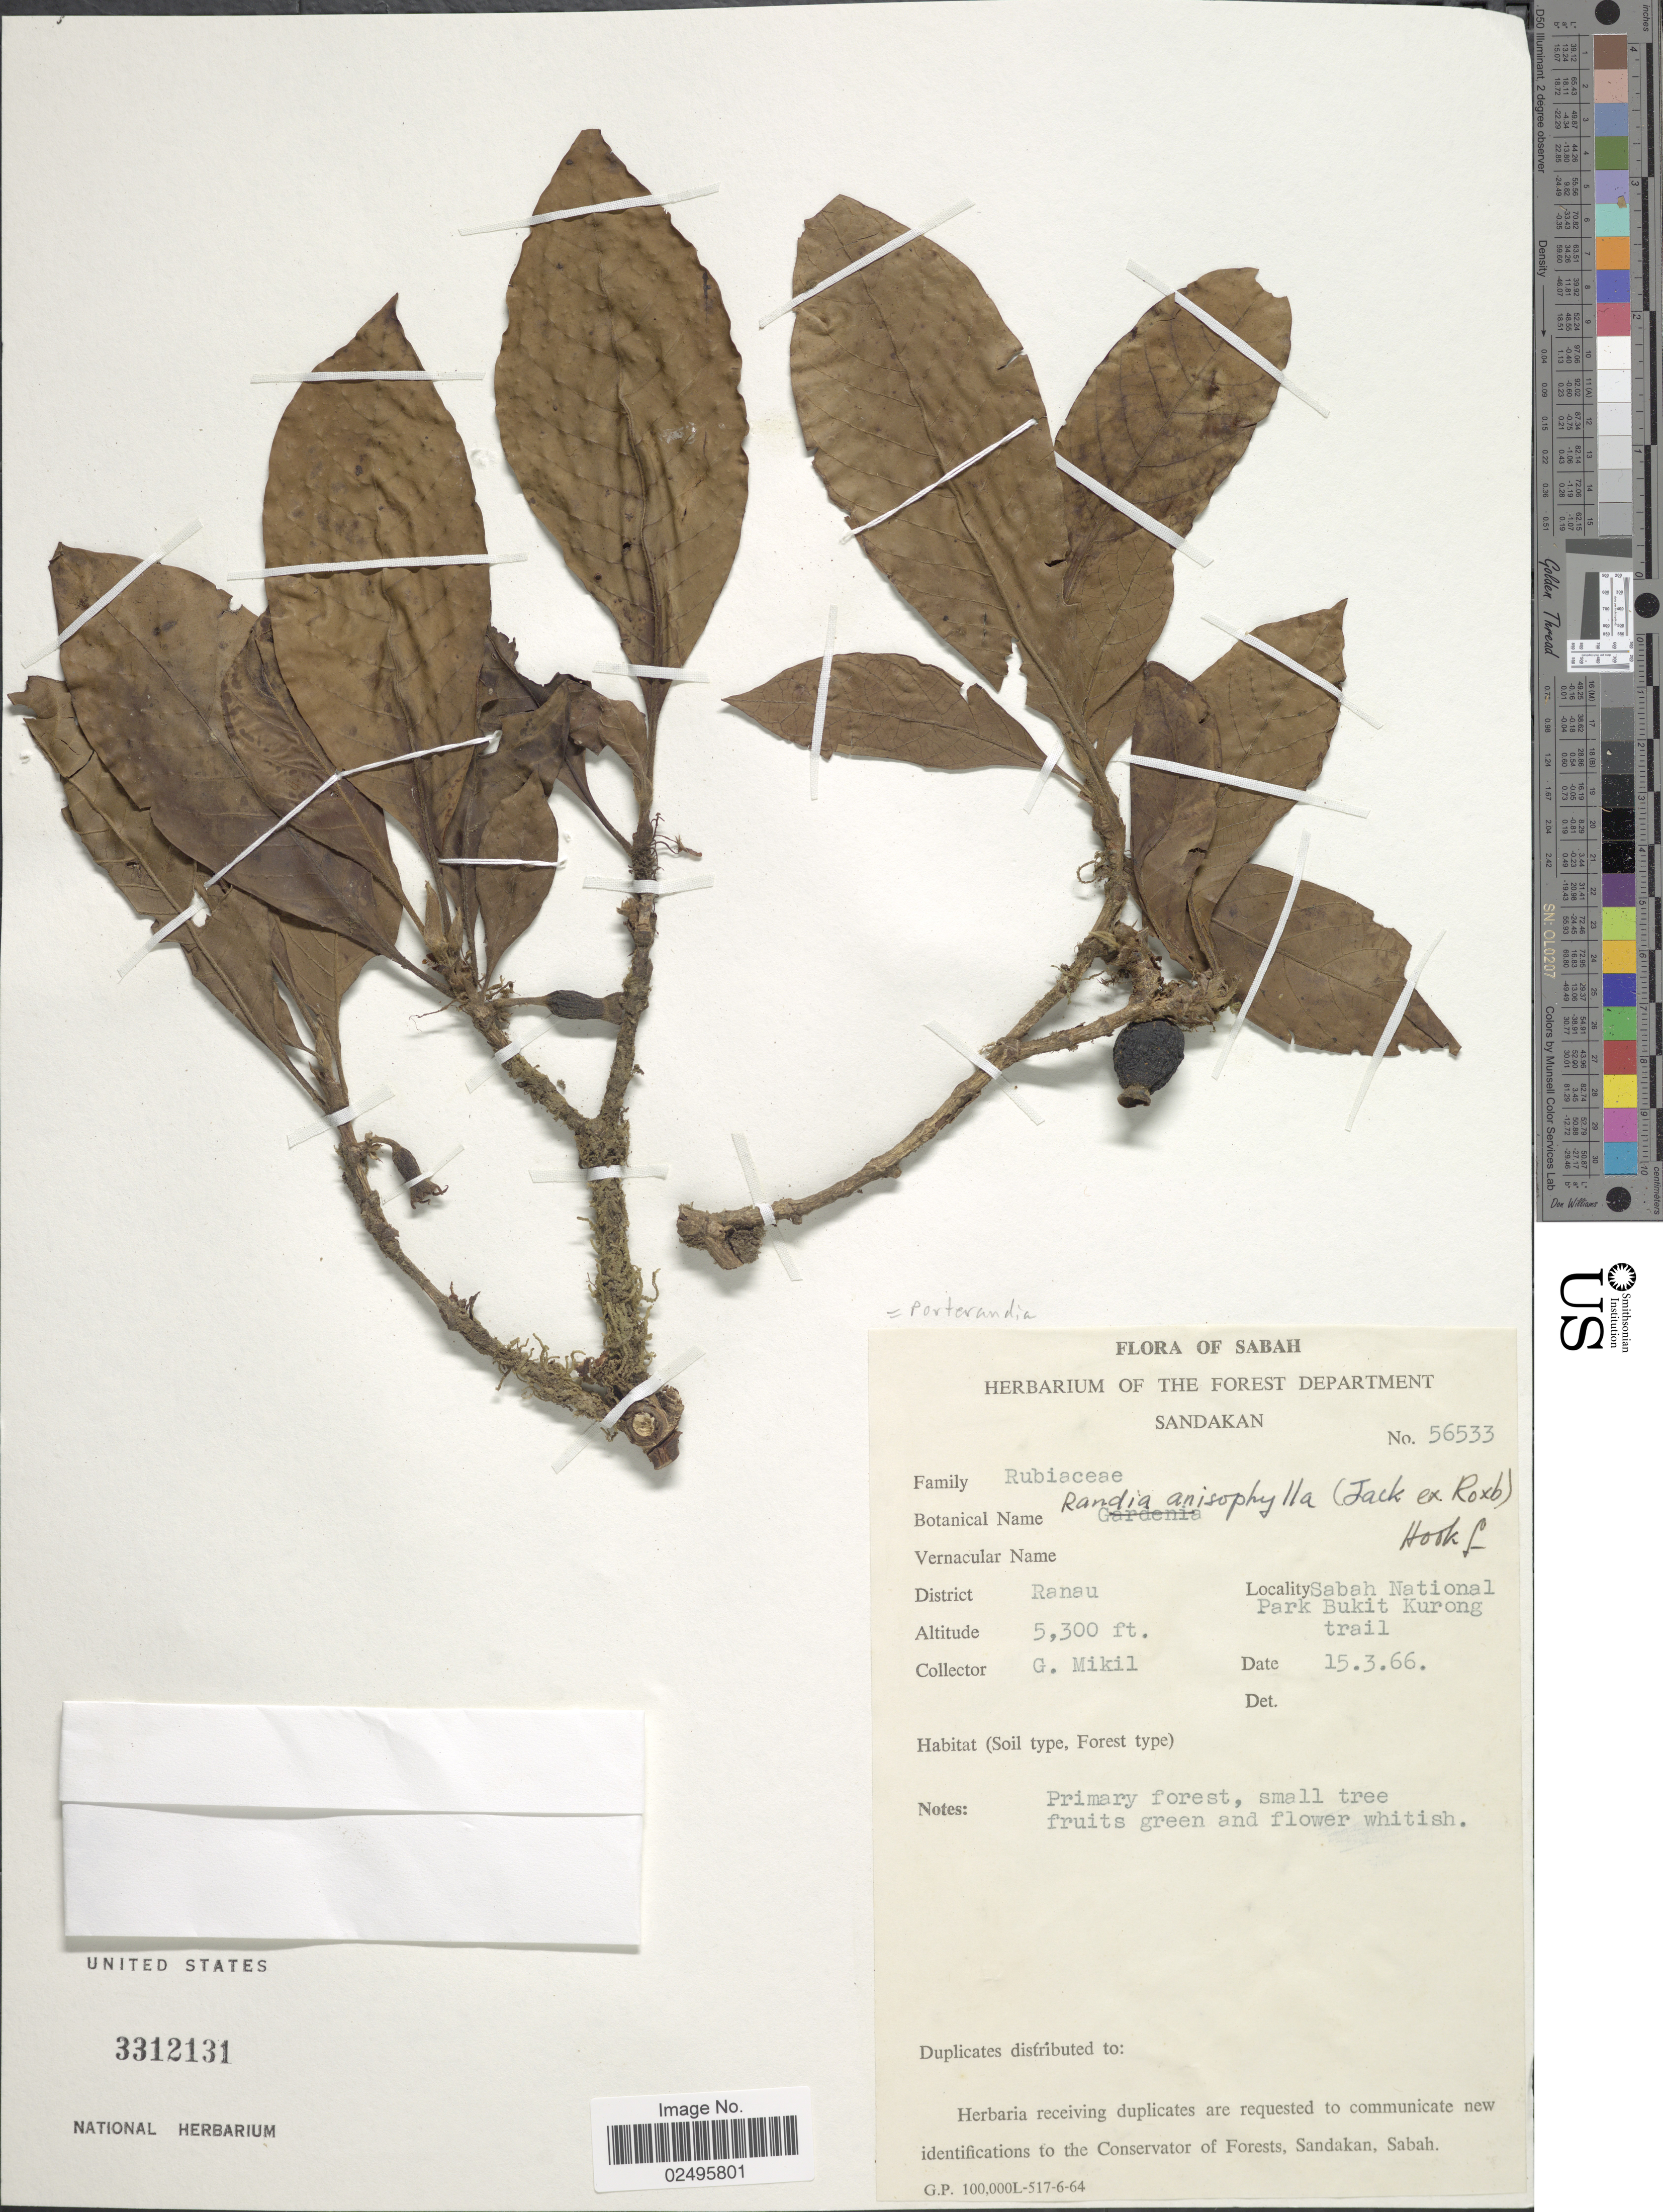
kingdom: Plantae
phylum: Tracheophyta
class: Magnoliopsida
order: Gentianales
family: Rubiaceae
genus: Porterandia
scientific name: Porterandia anisophylla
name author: (Jack ex Roxb.) Ridl.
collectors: G. Mikil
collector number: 56533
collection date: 1966-03-15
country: Malaysia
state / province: Sabah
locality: District Ranau. Sabah National Park Bukit Kurong trail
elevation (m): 1615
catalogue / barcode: US 3312131